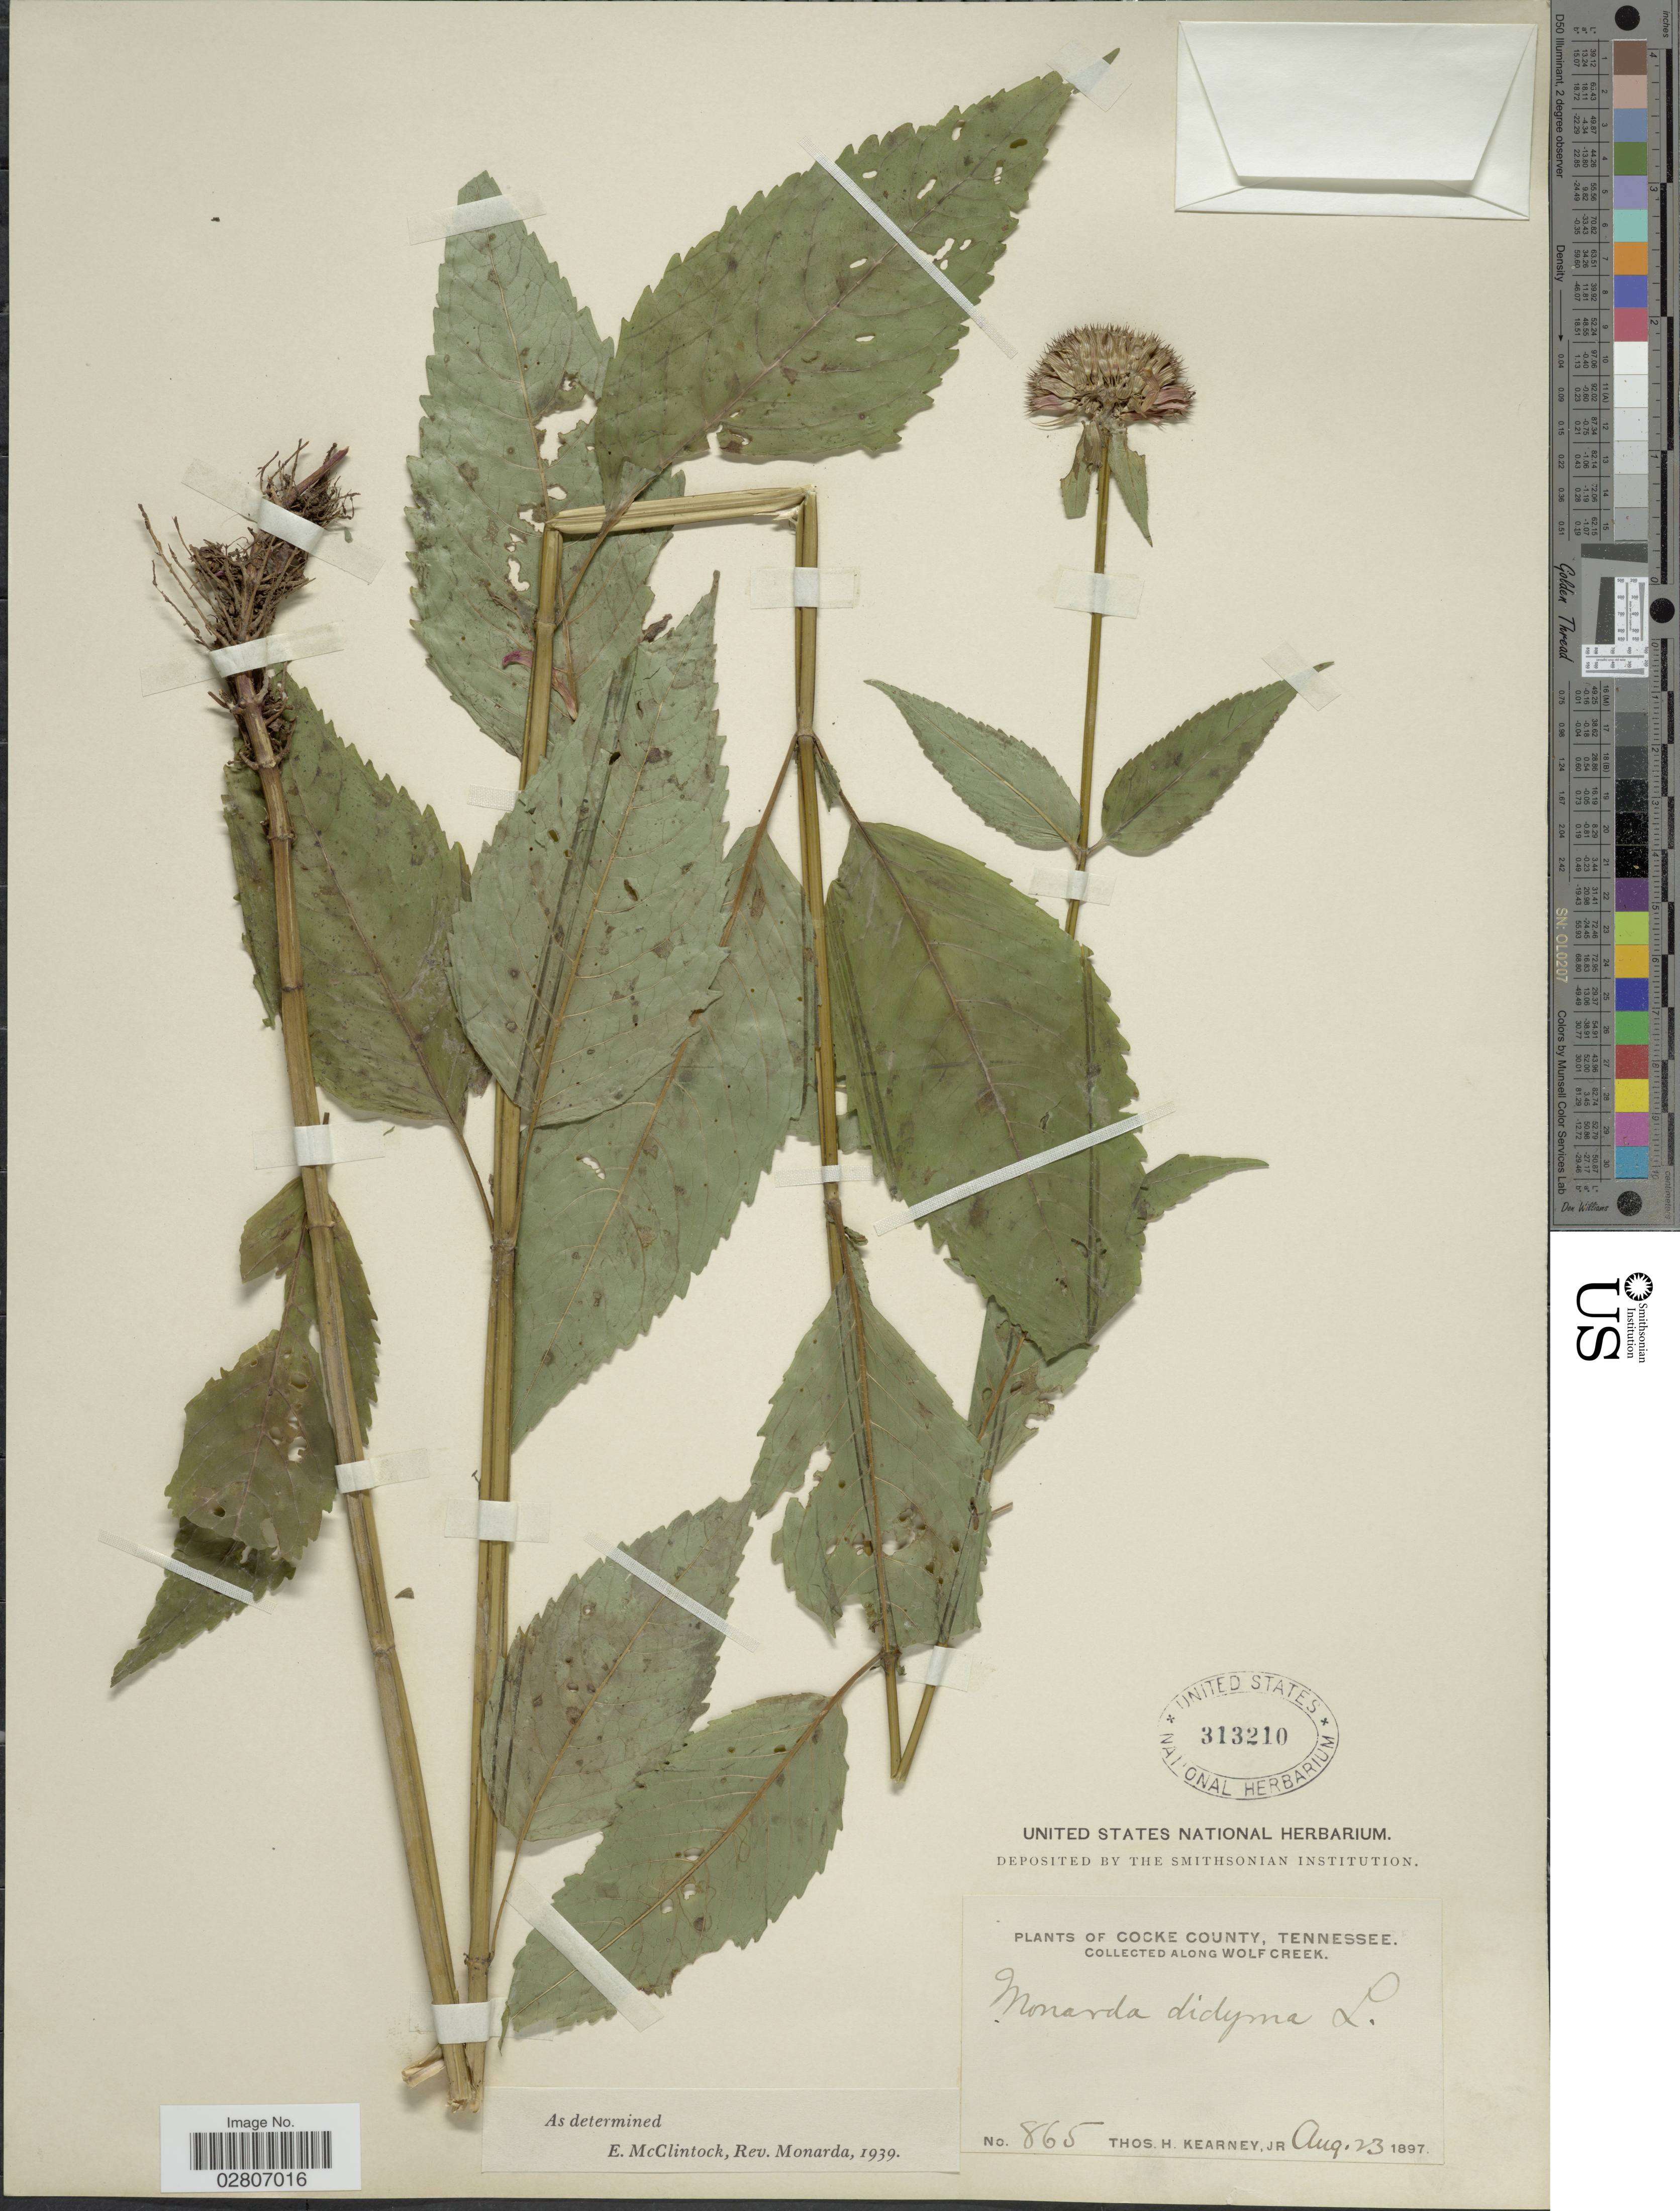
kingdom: Plantae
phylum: Tracheophyta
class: Magnoliopsida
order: Lamiales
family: Lamiaceae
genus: Monarda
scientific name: Monarda didyma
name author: L.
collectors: T. H. Kearney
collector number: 865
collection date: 1897-08-23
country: United States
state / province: Tennessee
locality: Cocke County. Along Wolf Creek.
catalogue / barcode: US 313210